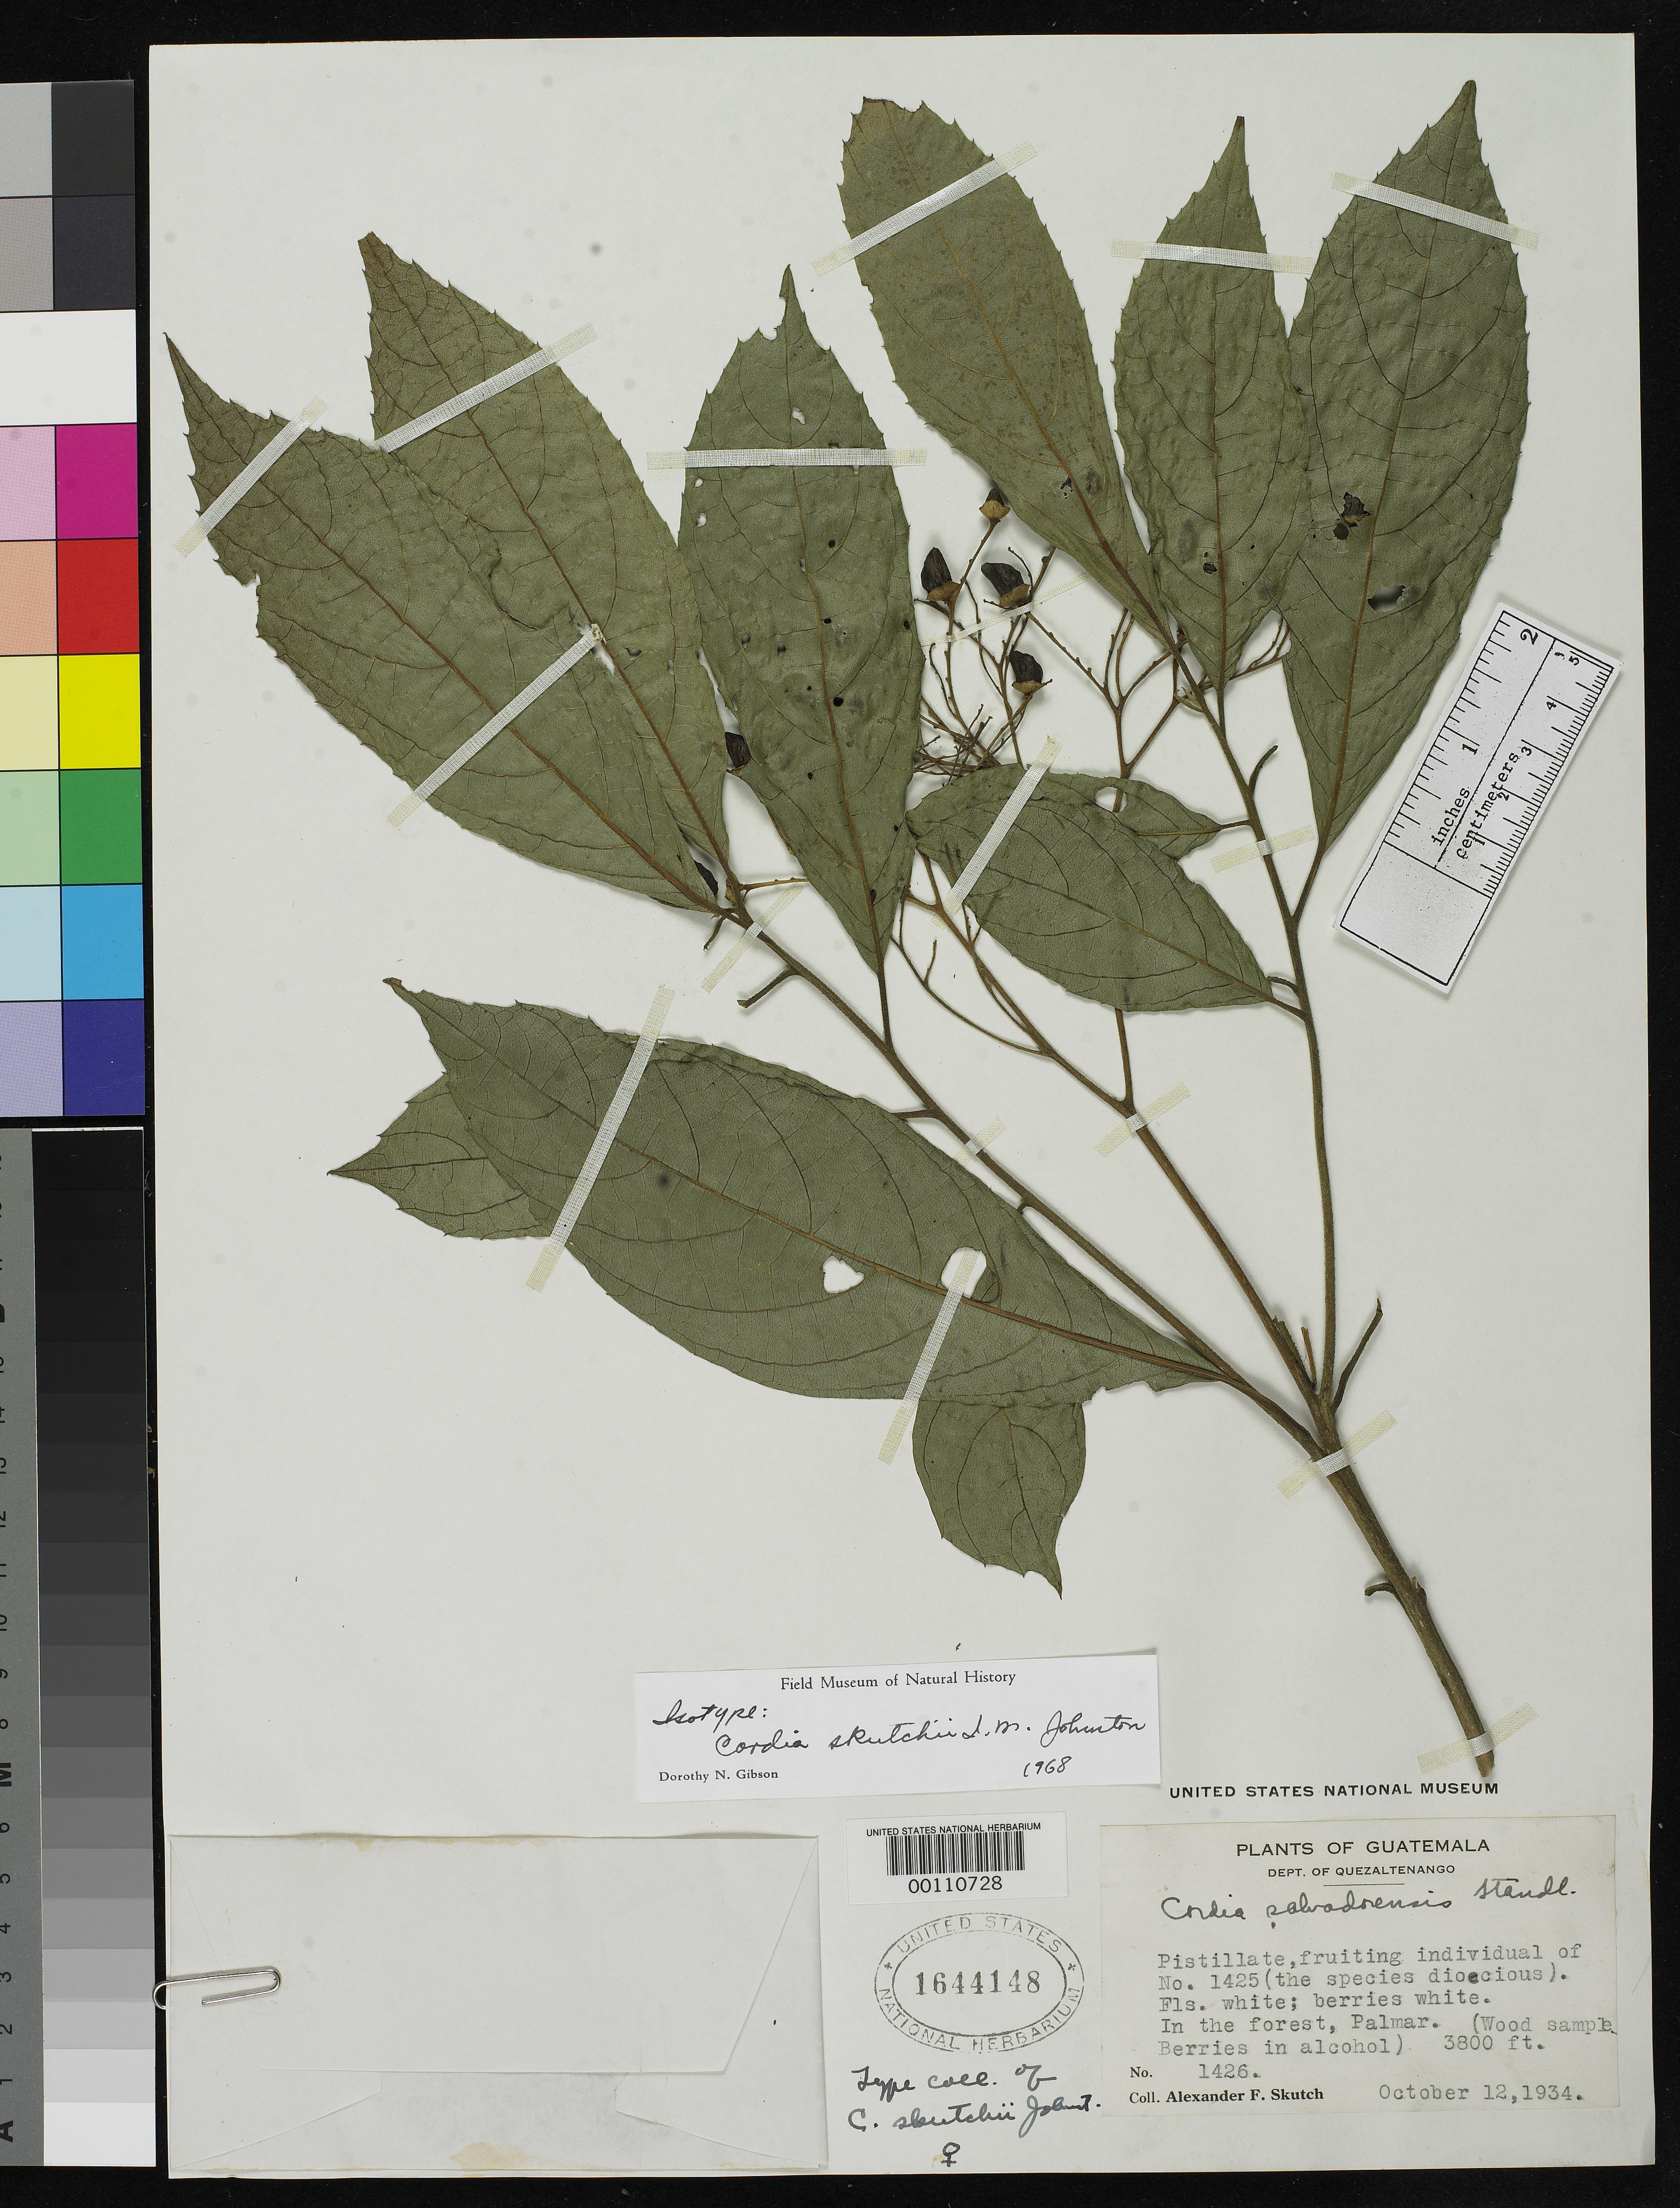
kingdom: Plantae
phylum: Tracheophyta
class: Magnoliopsida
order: Boraginales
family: Cordiaceae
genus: Cordia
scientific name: Cordia skutchii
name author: I.M. Johnst.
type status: Isotype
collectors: A. F. Skutch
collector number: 1426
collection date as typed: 12 Oct 1934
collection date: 1934-10-12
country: Guatemala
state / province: Quetzaltenango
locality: Palmar; alt. 3800 Ft.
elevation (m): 1158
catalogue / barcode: US 1644148